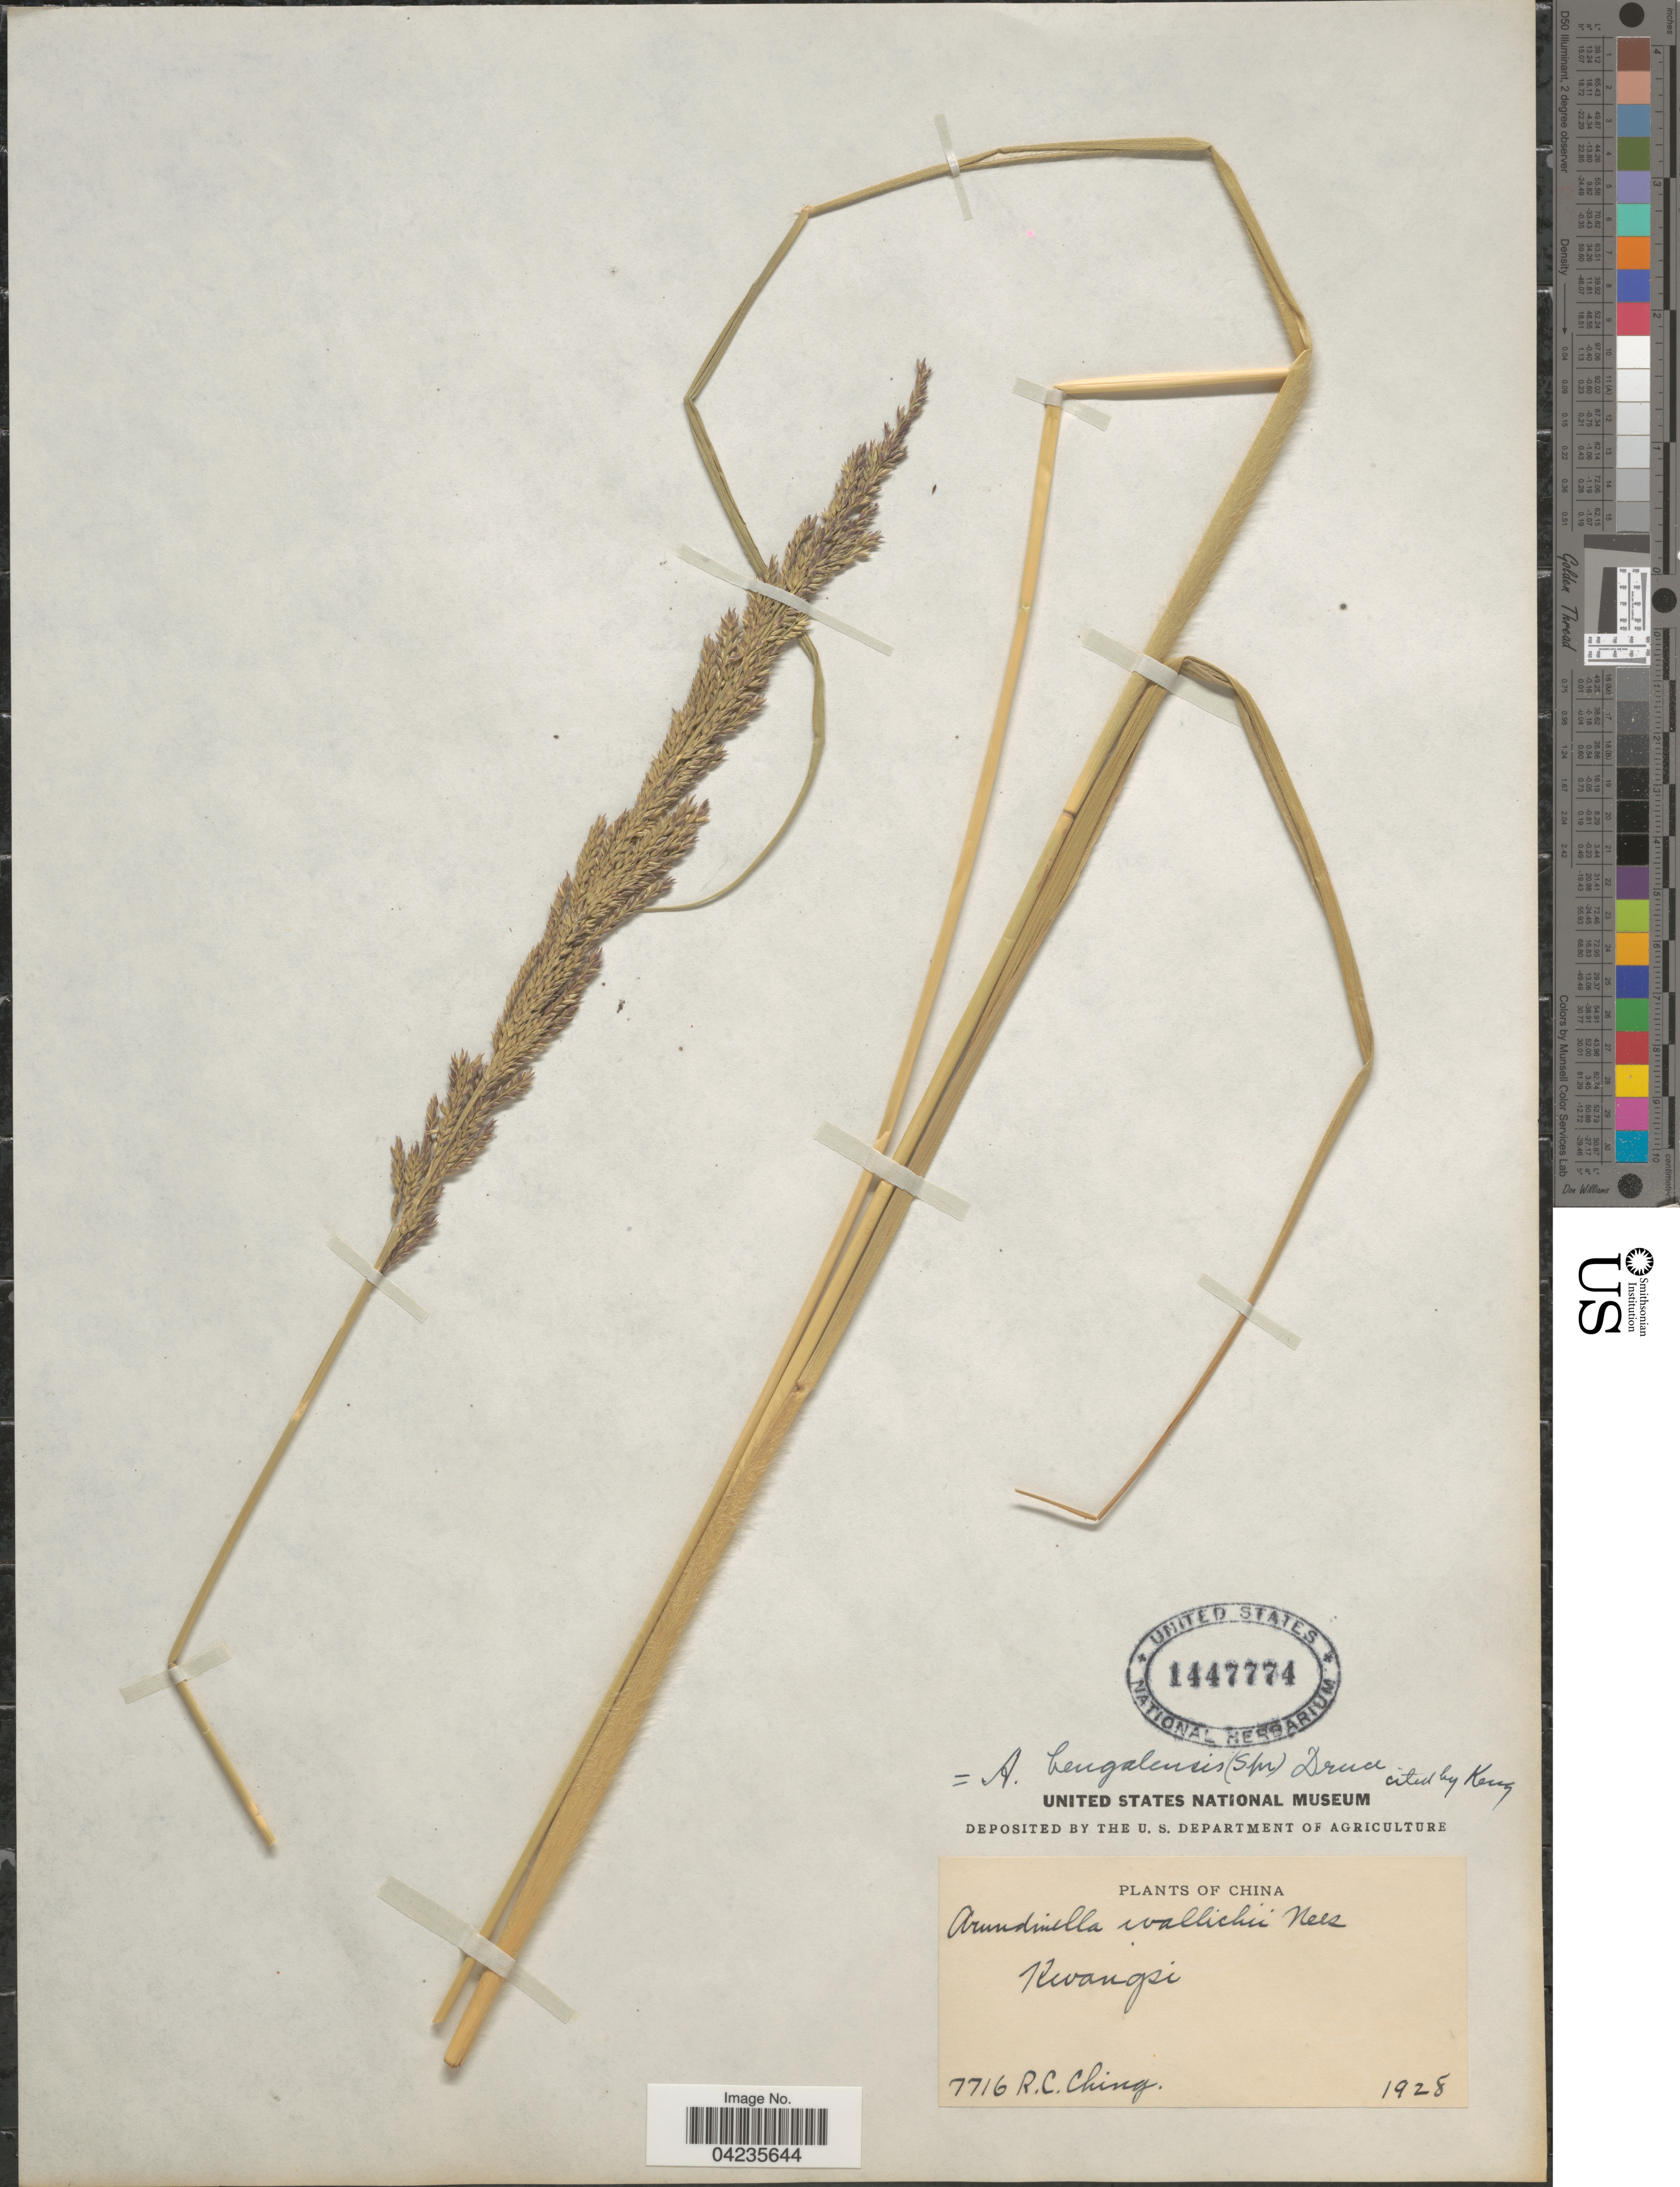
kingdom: Plantae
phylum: Tracheophyta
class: Liliopsida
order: Poales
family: Poaceae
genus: Arundinella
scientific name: Arundinella bengalensis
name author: (Spreng.) Druce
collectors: R. C. Ching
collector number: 7716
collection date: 1928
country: China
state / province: Guangxi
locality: Kwangsi.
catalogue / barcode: US 1447774